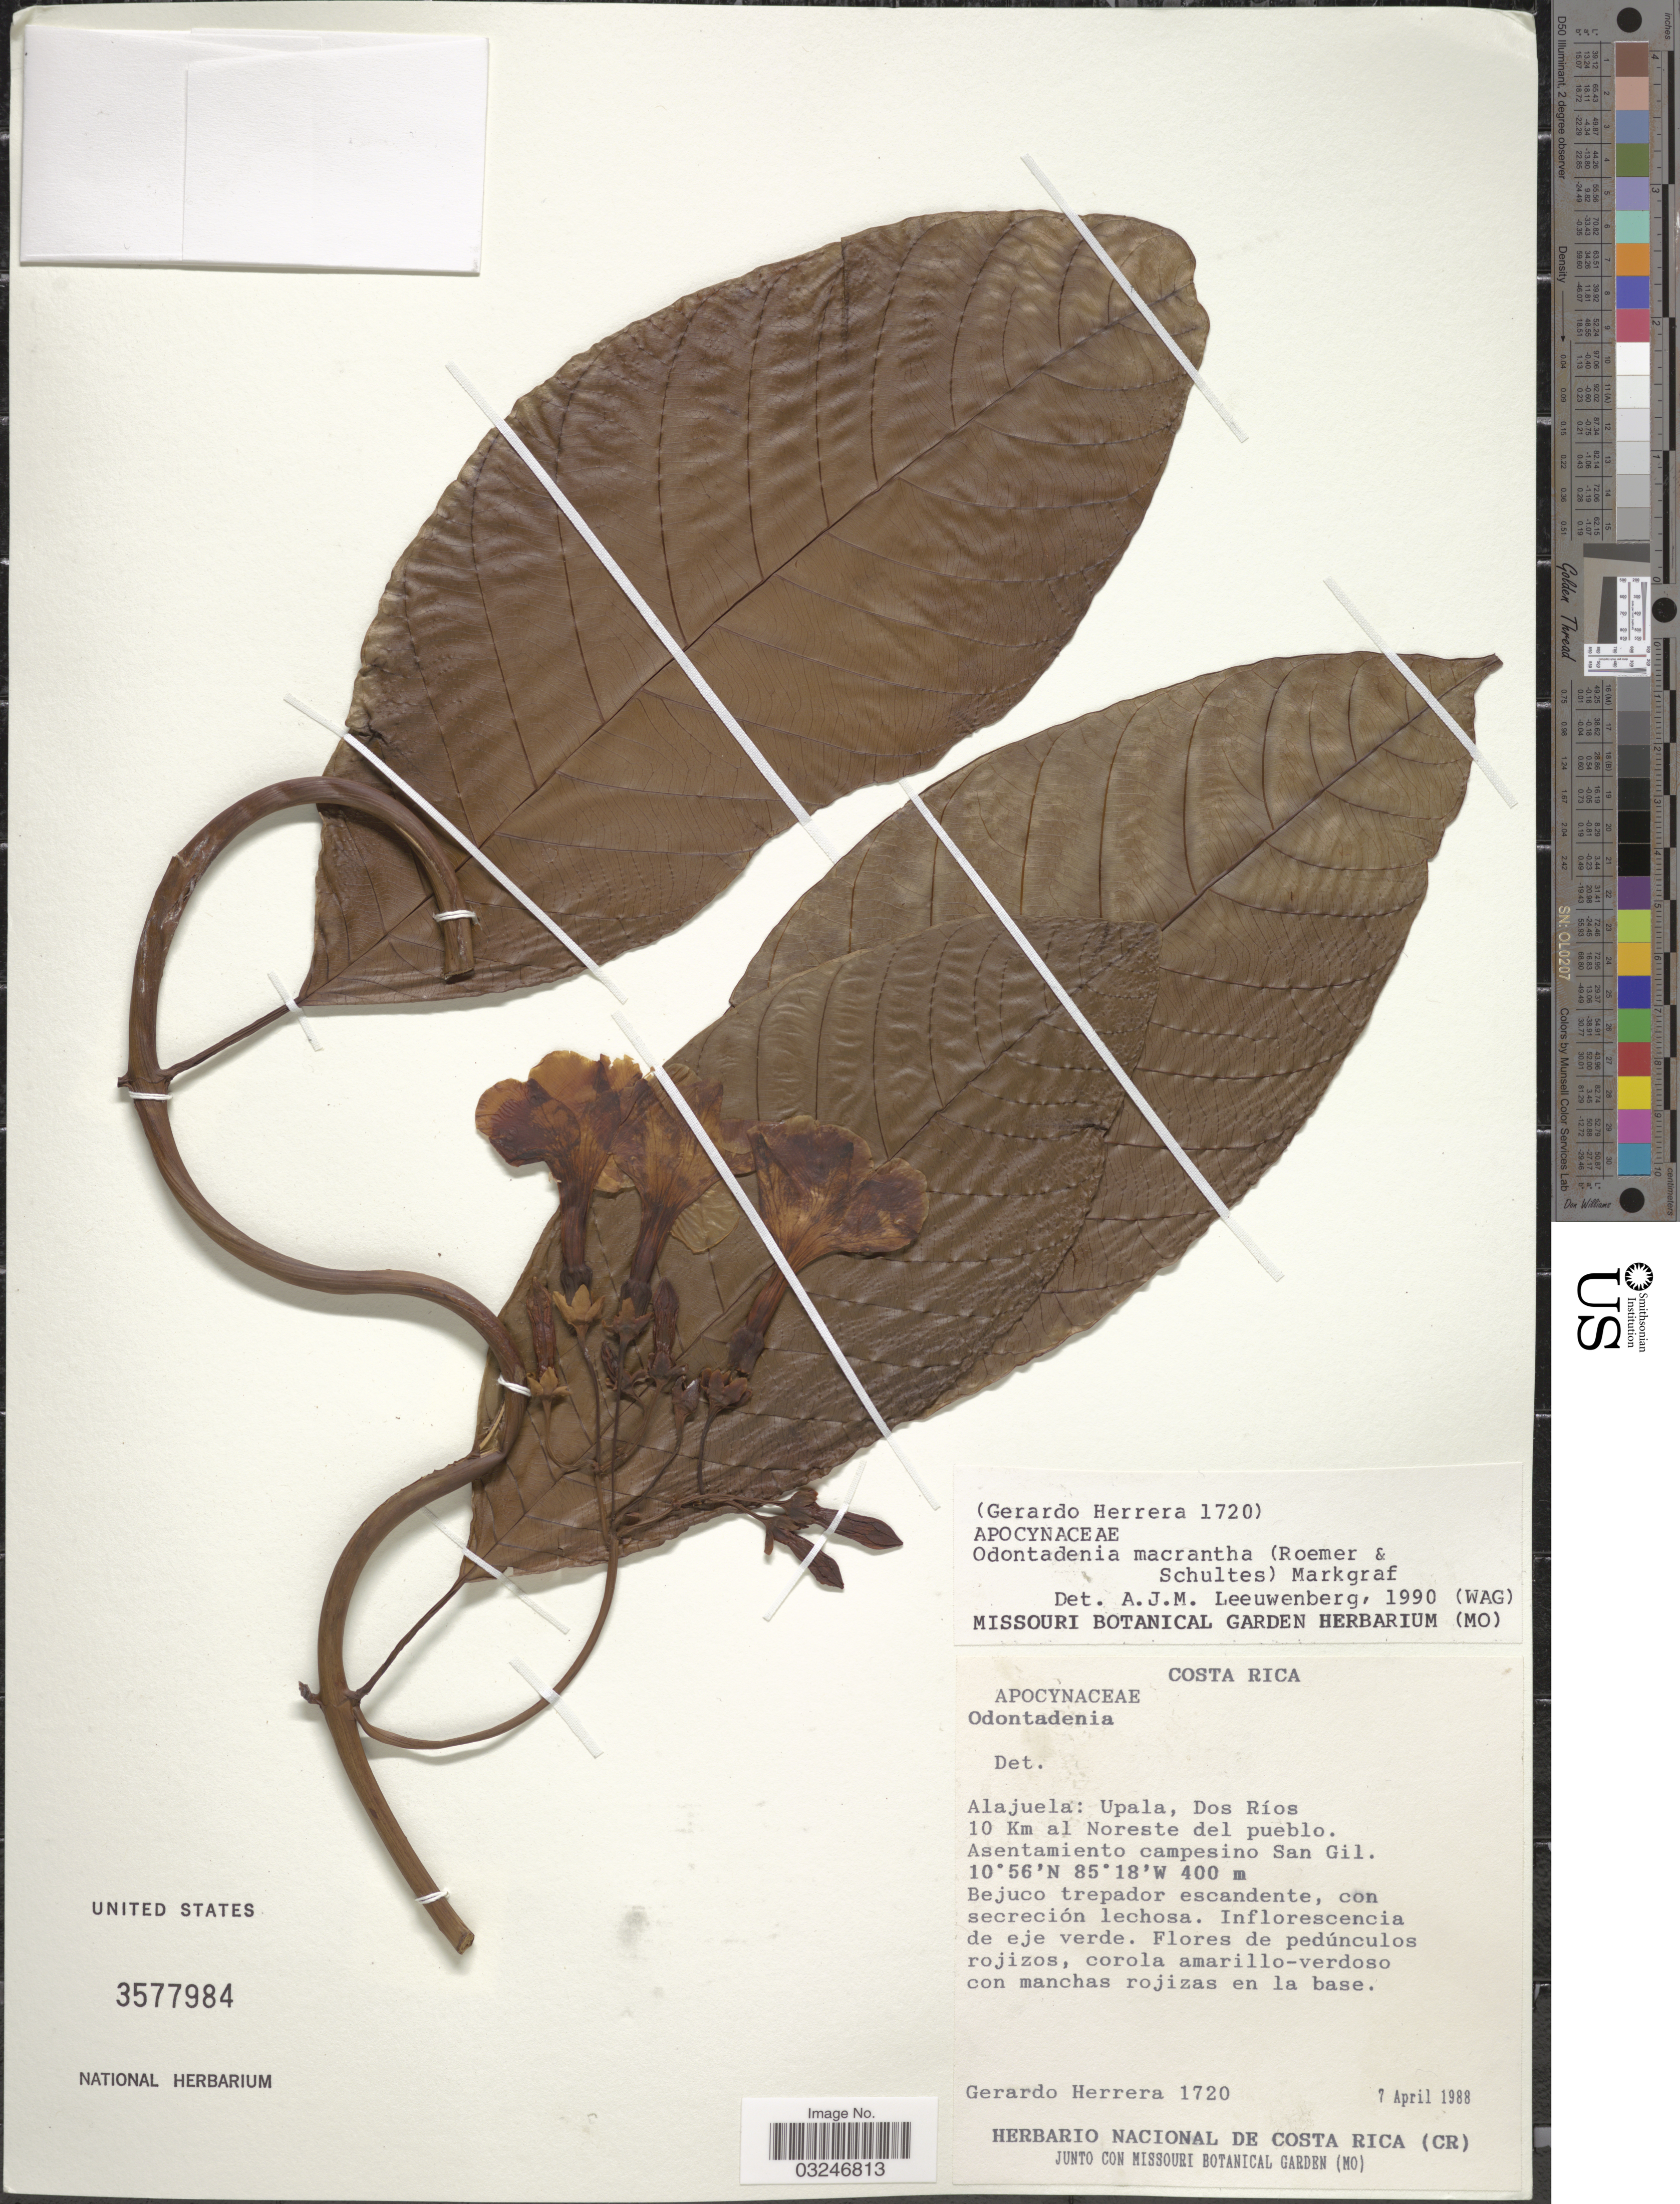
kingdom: Plantae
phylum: Tracheophyta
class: Magnoliopsida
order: Gentianales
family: Apocynaceae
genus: Odontadenia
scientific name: Odontadenia macrantha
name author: (Roem. & Schult.) Markgr.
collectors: G. Herrera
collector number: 1720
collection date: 1988-04-07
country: Costa Rica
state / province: Alajuela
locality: Upala, Dos Ríos 10 Km al Noreste del pueblo. Asentamiento campesino San Gil.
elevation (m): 400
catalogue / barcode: US 3577984